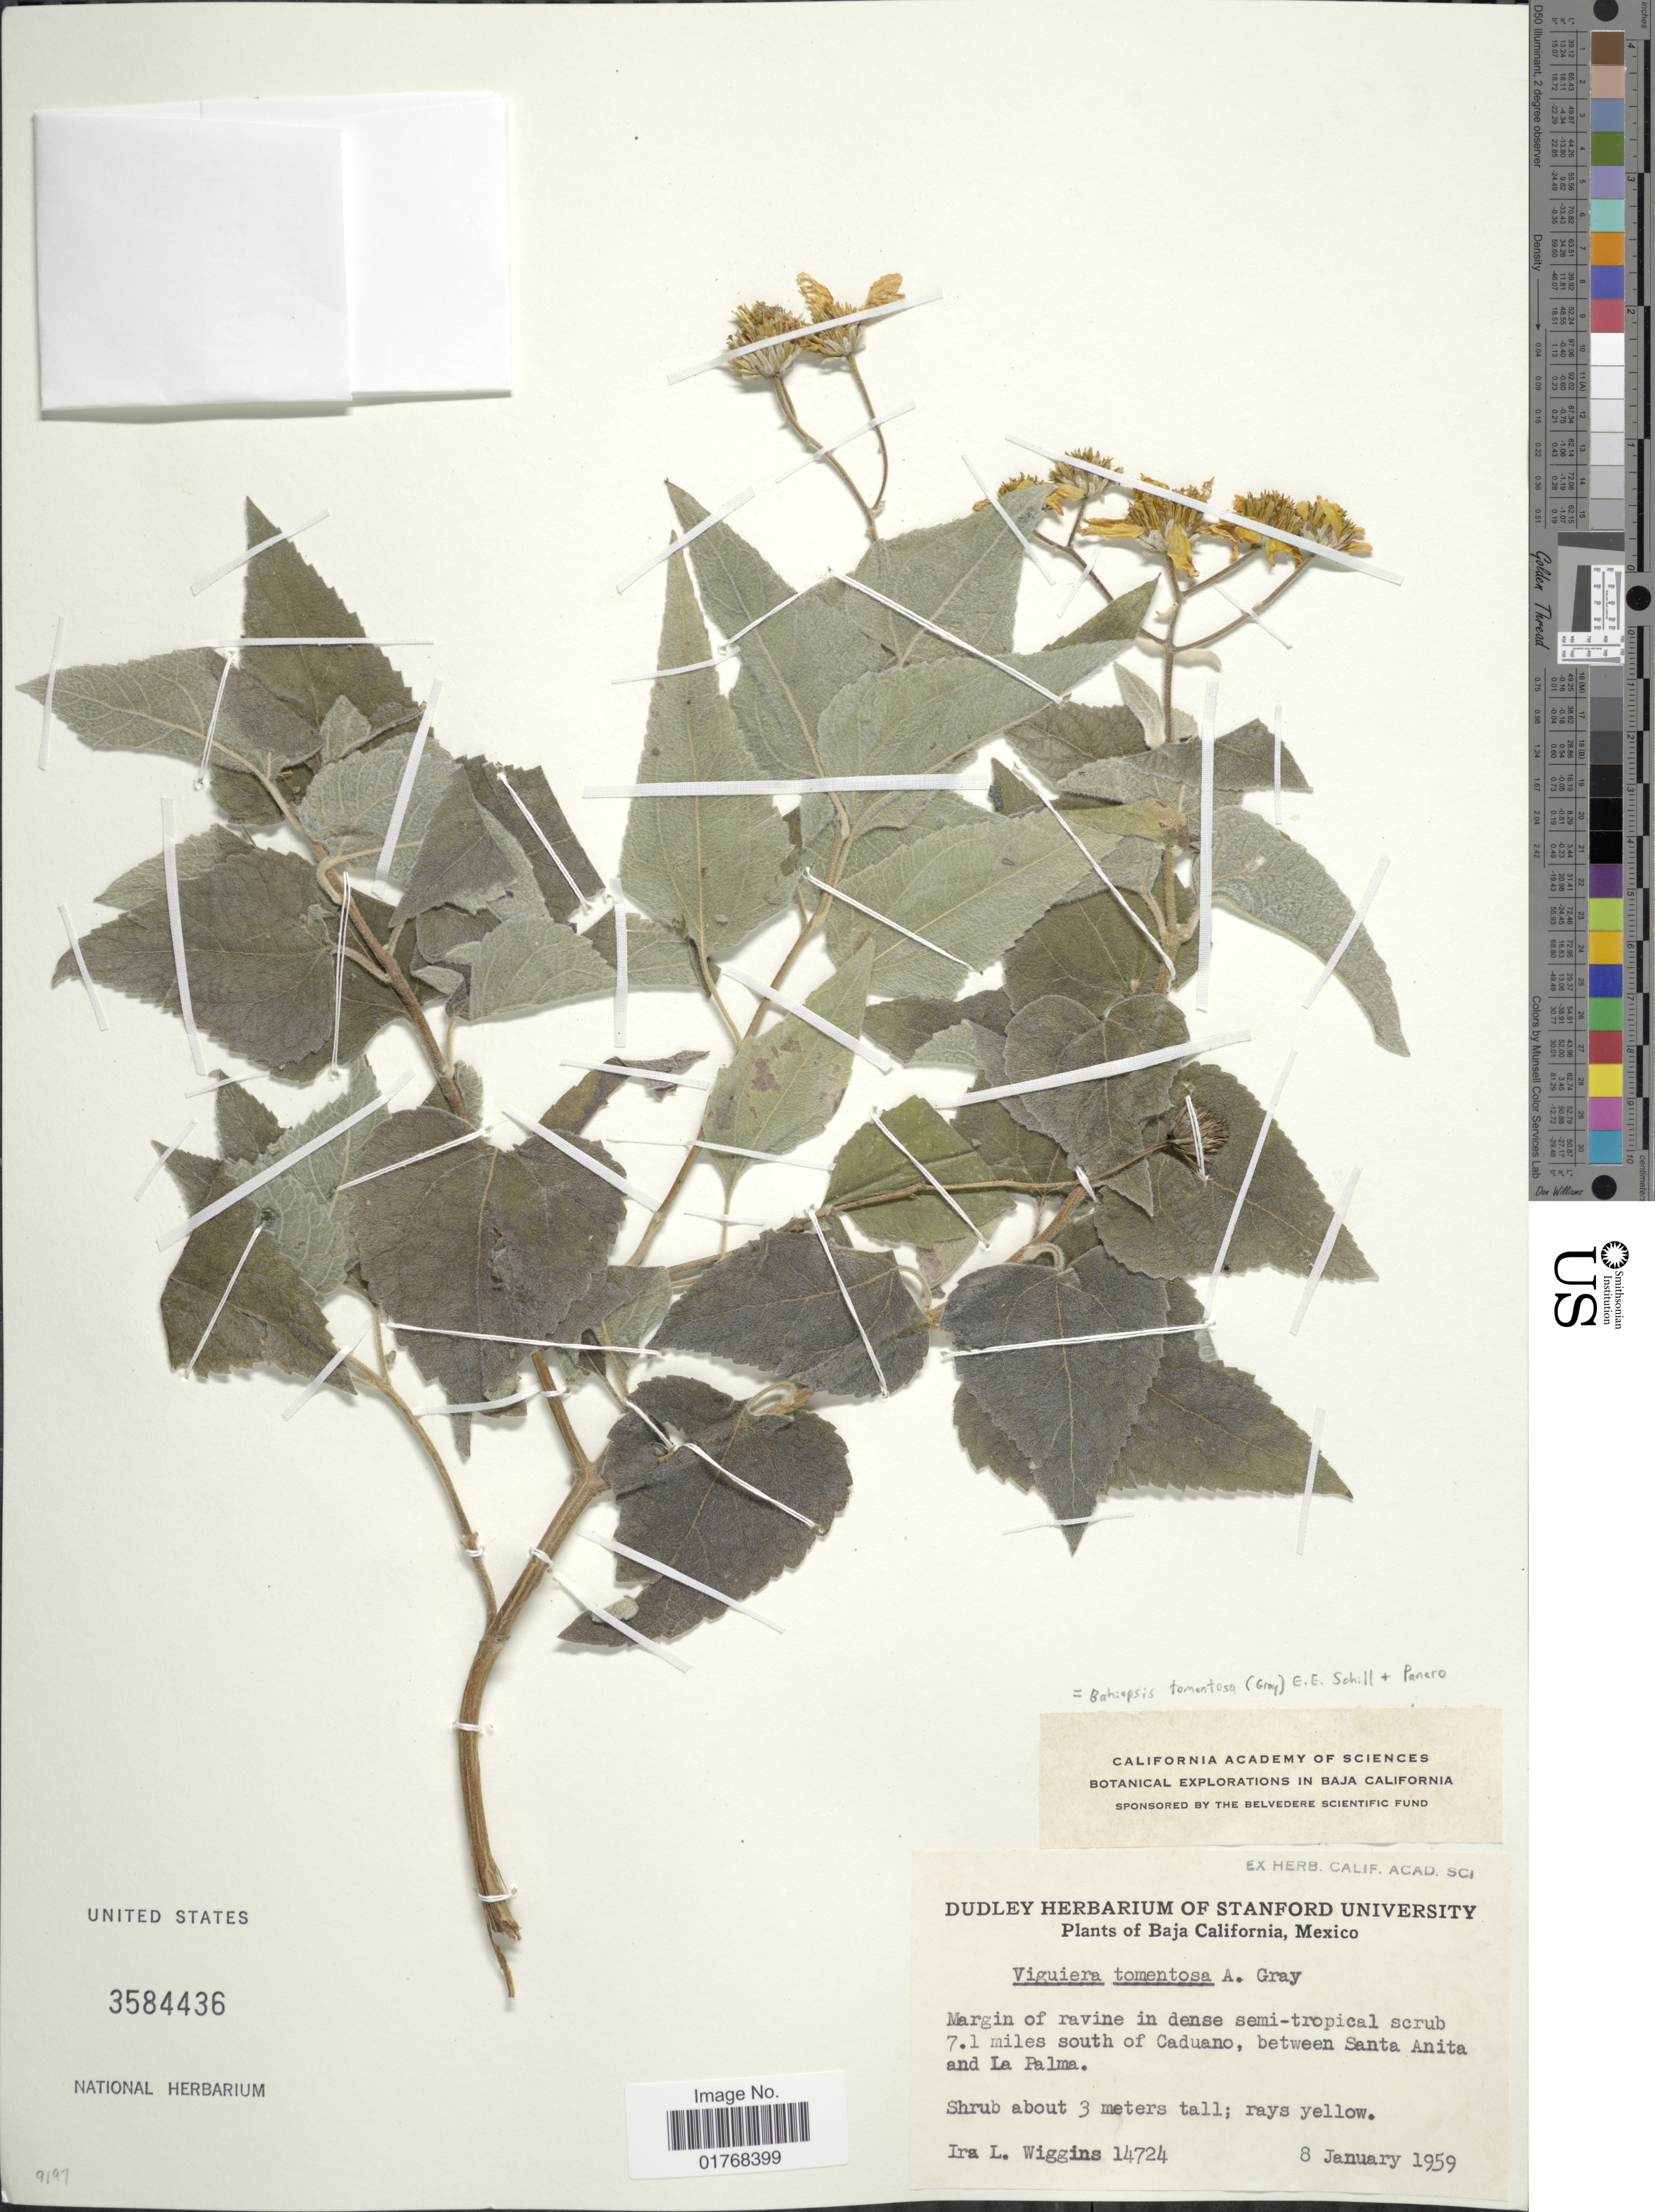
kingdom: Plantae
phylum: Tracheophyta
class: Magnoliopsida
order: Asterales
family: Asteraceae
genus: Viguiera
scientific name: Viguiera tomentosa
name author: A. Gray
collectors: I. L. Wiggins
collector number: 14724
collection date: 1959-01-08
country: Mexico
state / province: Baja California Sur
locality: Margin of ravine in dense semi-tropical scrub 7.1 miles south of Caduano, between Santa Anita and La Palma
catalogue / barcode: US 3584436